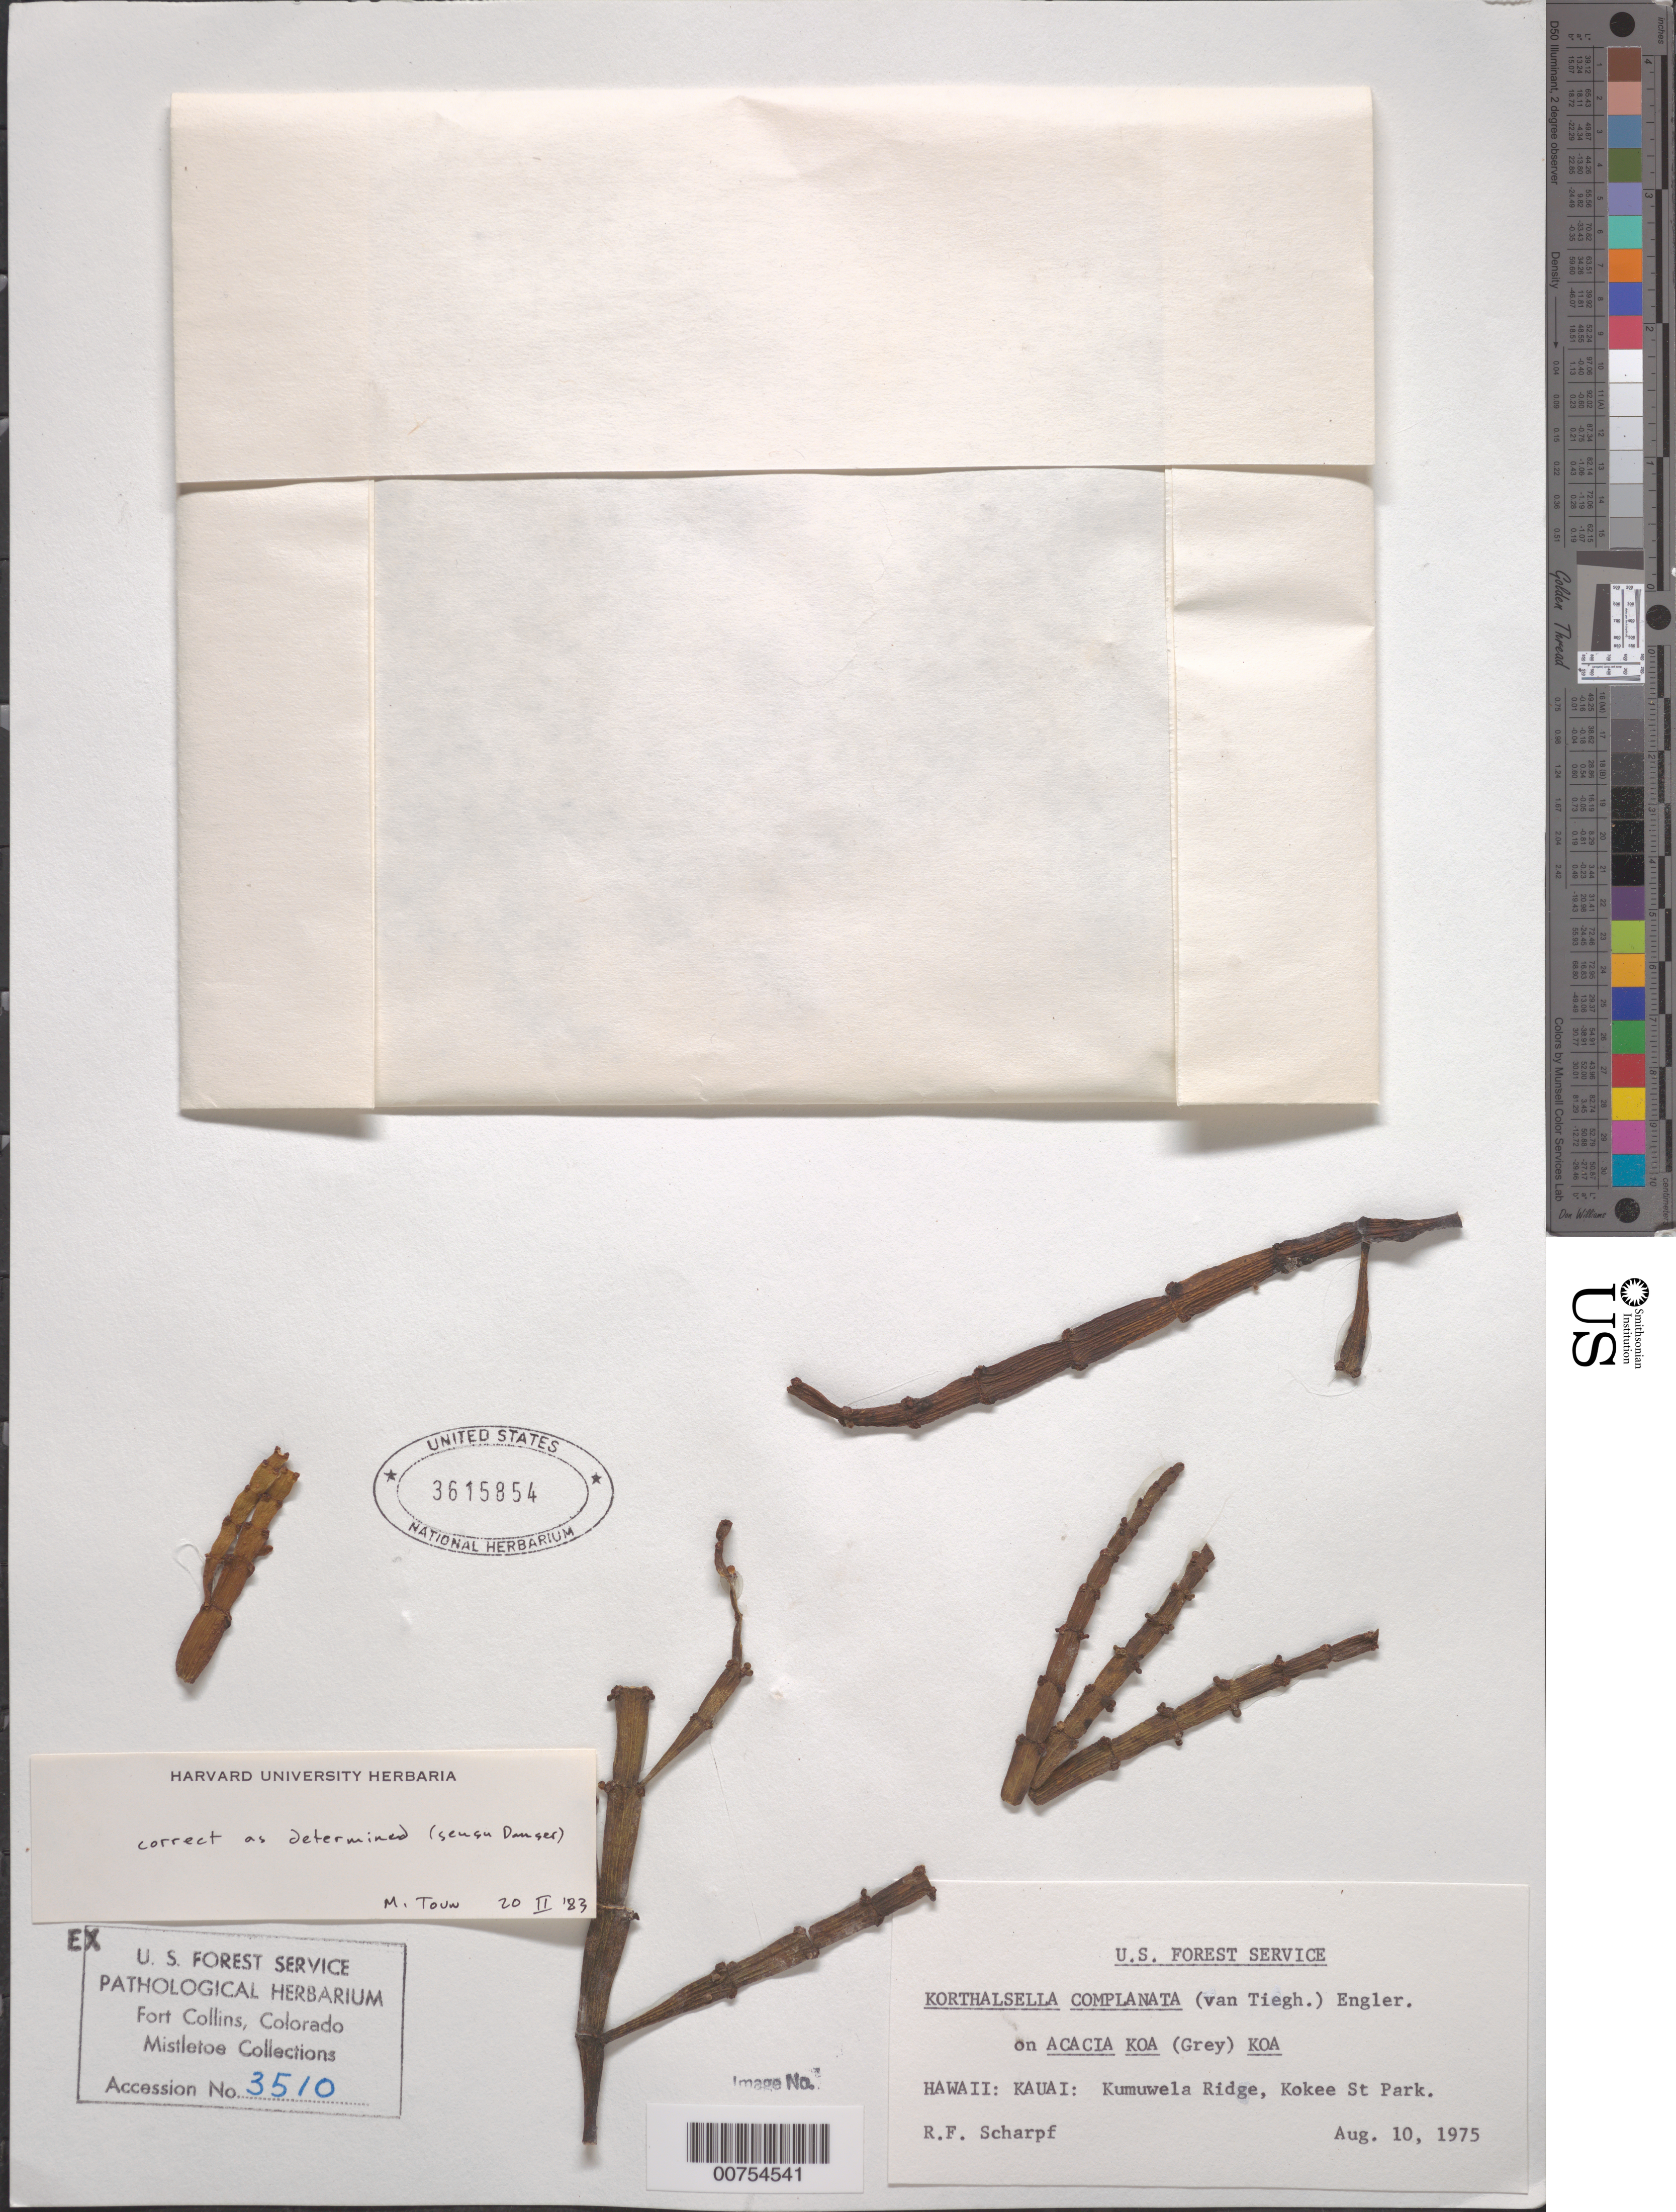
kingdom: Plantae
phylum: Tracheophyta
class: Magnoliopsida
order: Fabales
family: Fabaceae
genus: Acacia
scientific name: Acacia koa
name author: A. Gray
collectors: R. F. Scharpf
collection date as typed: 10 Aug 1975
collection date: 1975-08-10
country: United States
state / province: Hawaii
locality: Kauia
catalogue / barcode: US 3615854